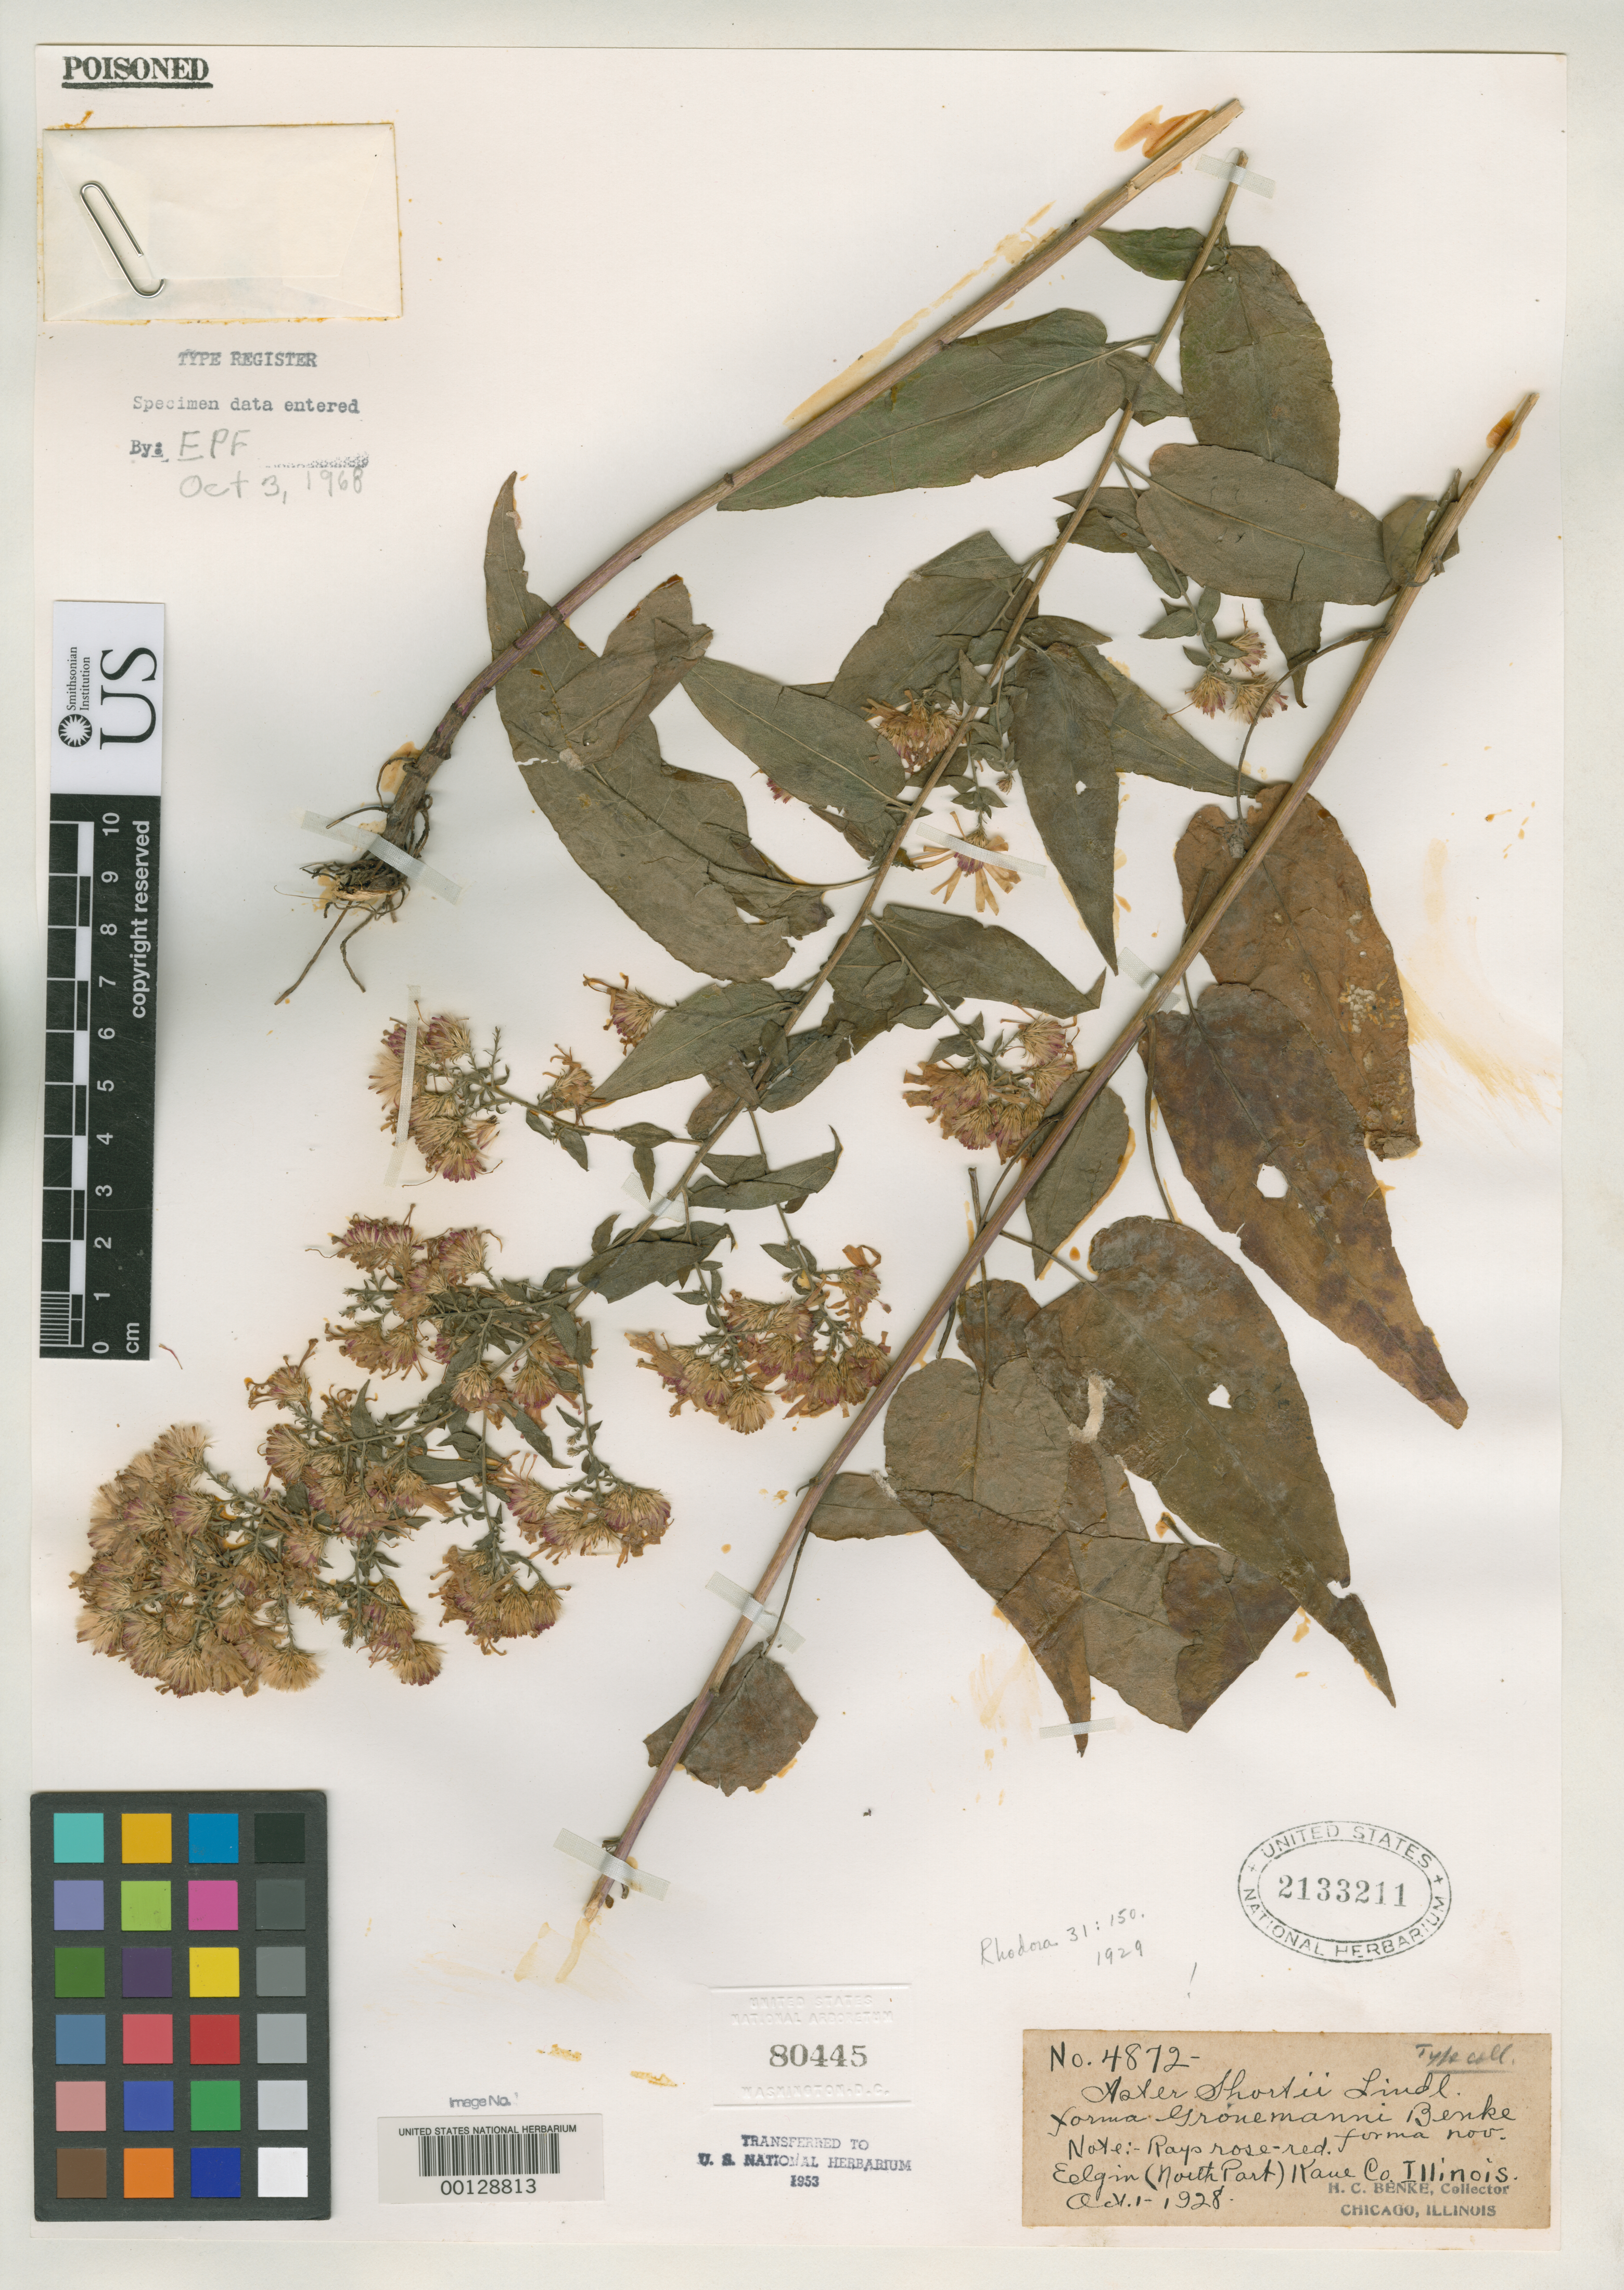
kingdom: Plantae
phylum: Tracheophyta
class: Magnoliopsida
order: Asterales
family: Asteraceae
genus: Aster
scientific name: Aster shortii f. gronemanni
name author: Benke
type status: Isotype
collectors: H. Benke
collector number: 4872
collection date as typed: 01 Oct 1928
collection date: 1928-10-01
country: United States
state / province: Illinois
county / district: Kane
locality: Elgin.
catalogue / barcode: US 2133211